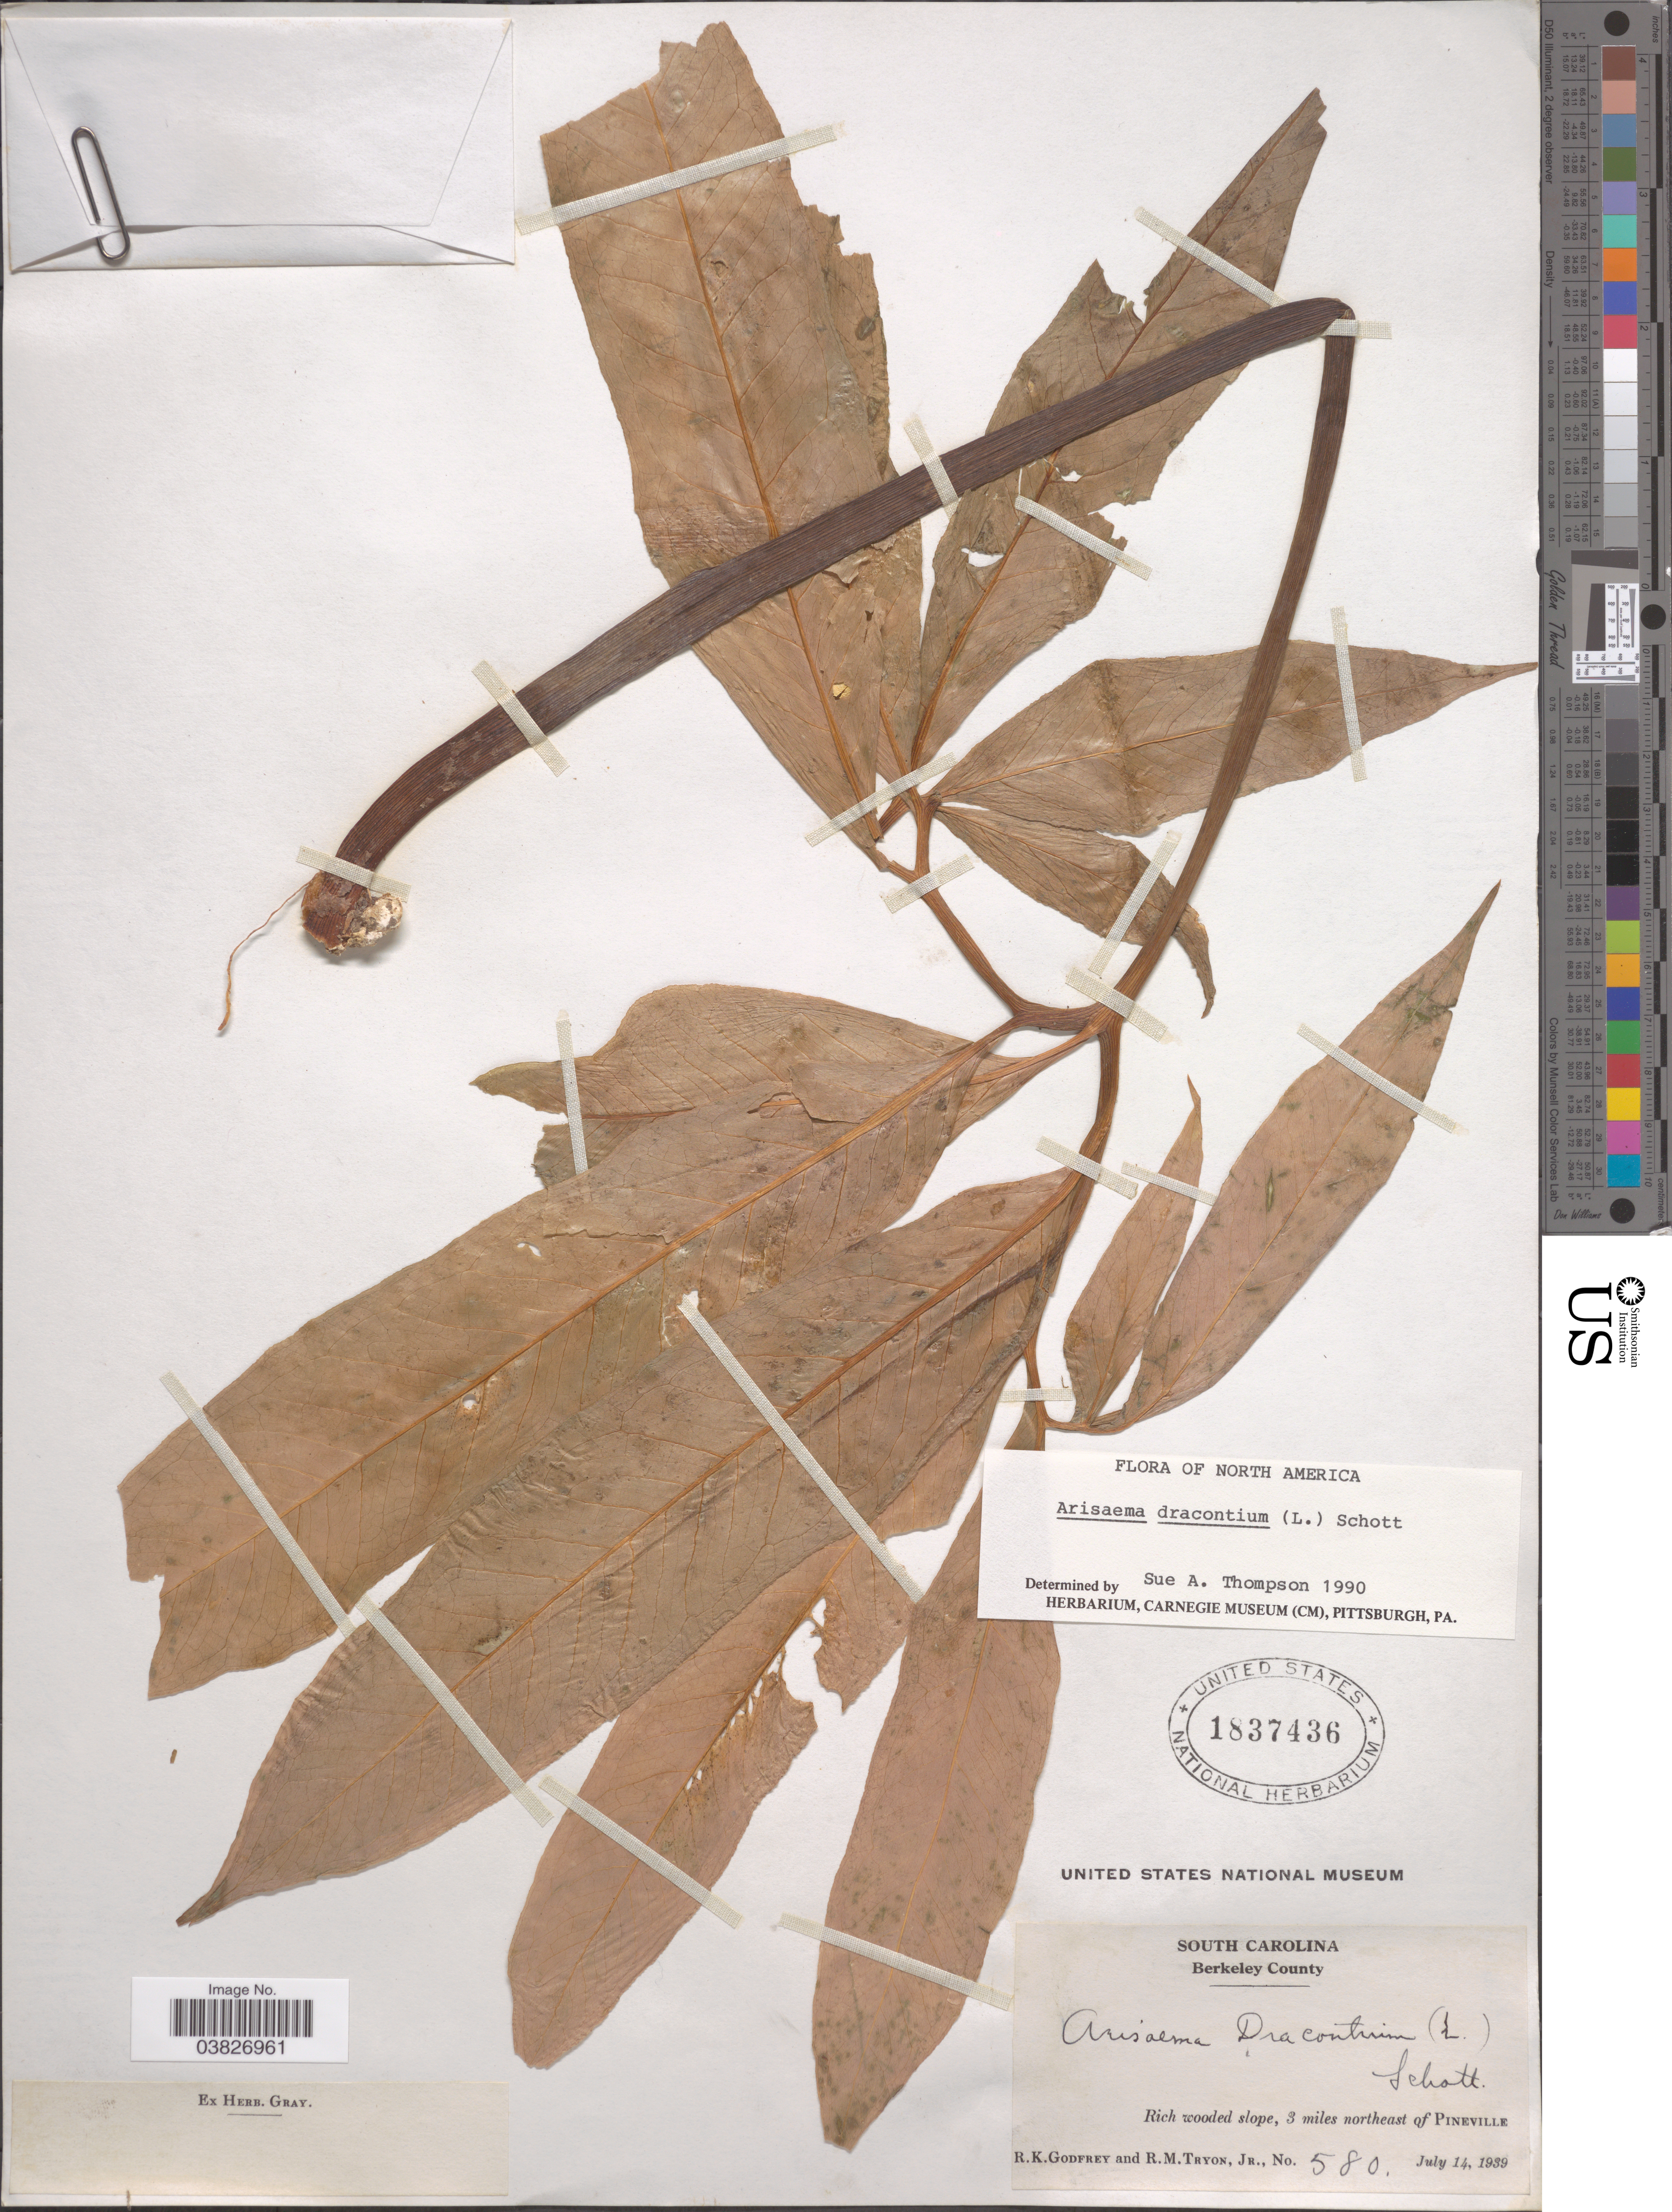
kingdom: Plantae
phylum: Tracheophyta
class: Liliopsida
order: Alismatales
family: Araceae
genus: Arisaema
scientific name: Arisaema dracontium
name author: (L.) Schott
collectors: R. K. Godfrey & R. Tryon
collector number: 580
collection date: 1939-07-14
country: United States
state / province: South Carolina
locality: Berkeley County. Rich wooded slope, 3 miles northeast of Pineville.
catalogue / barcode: US 1837436